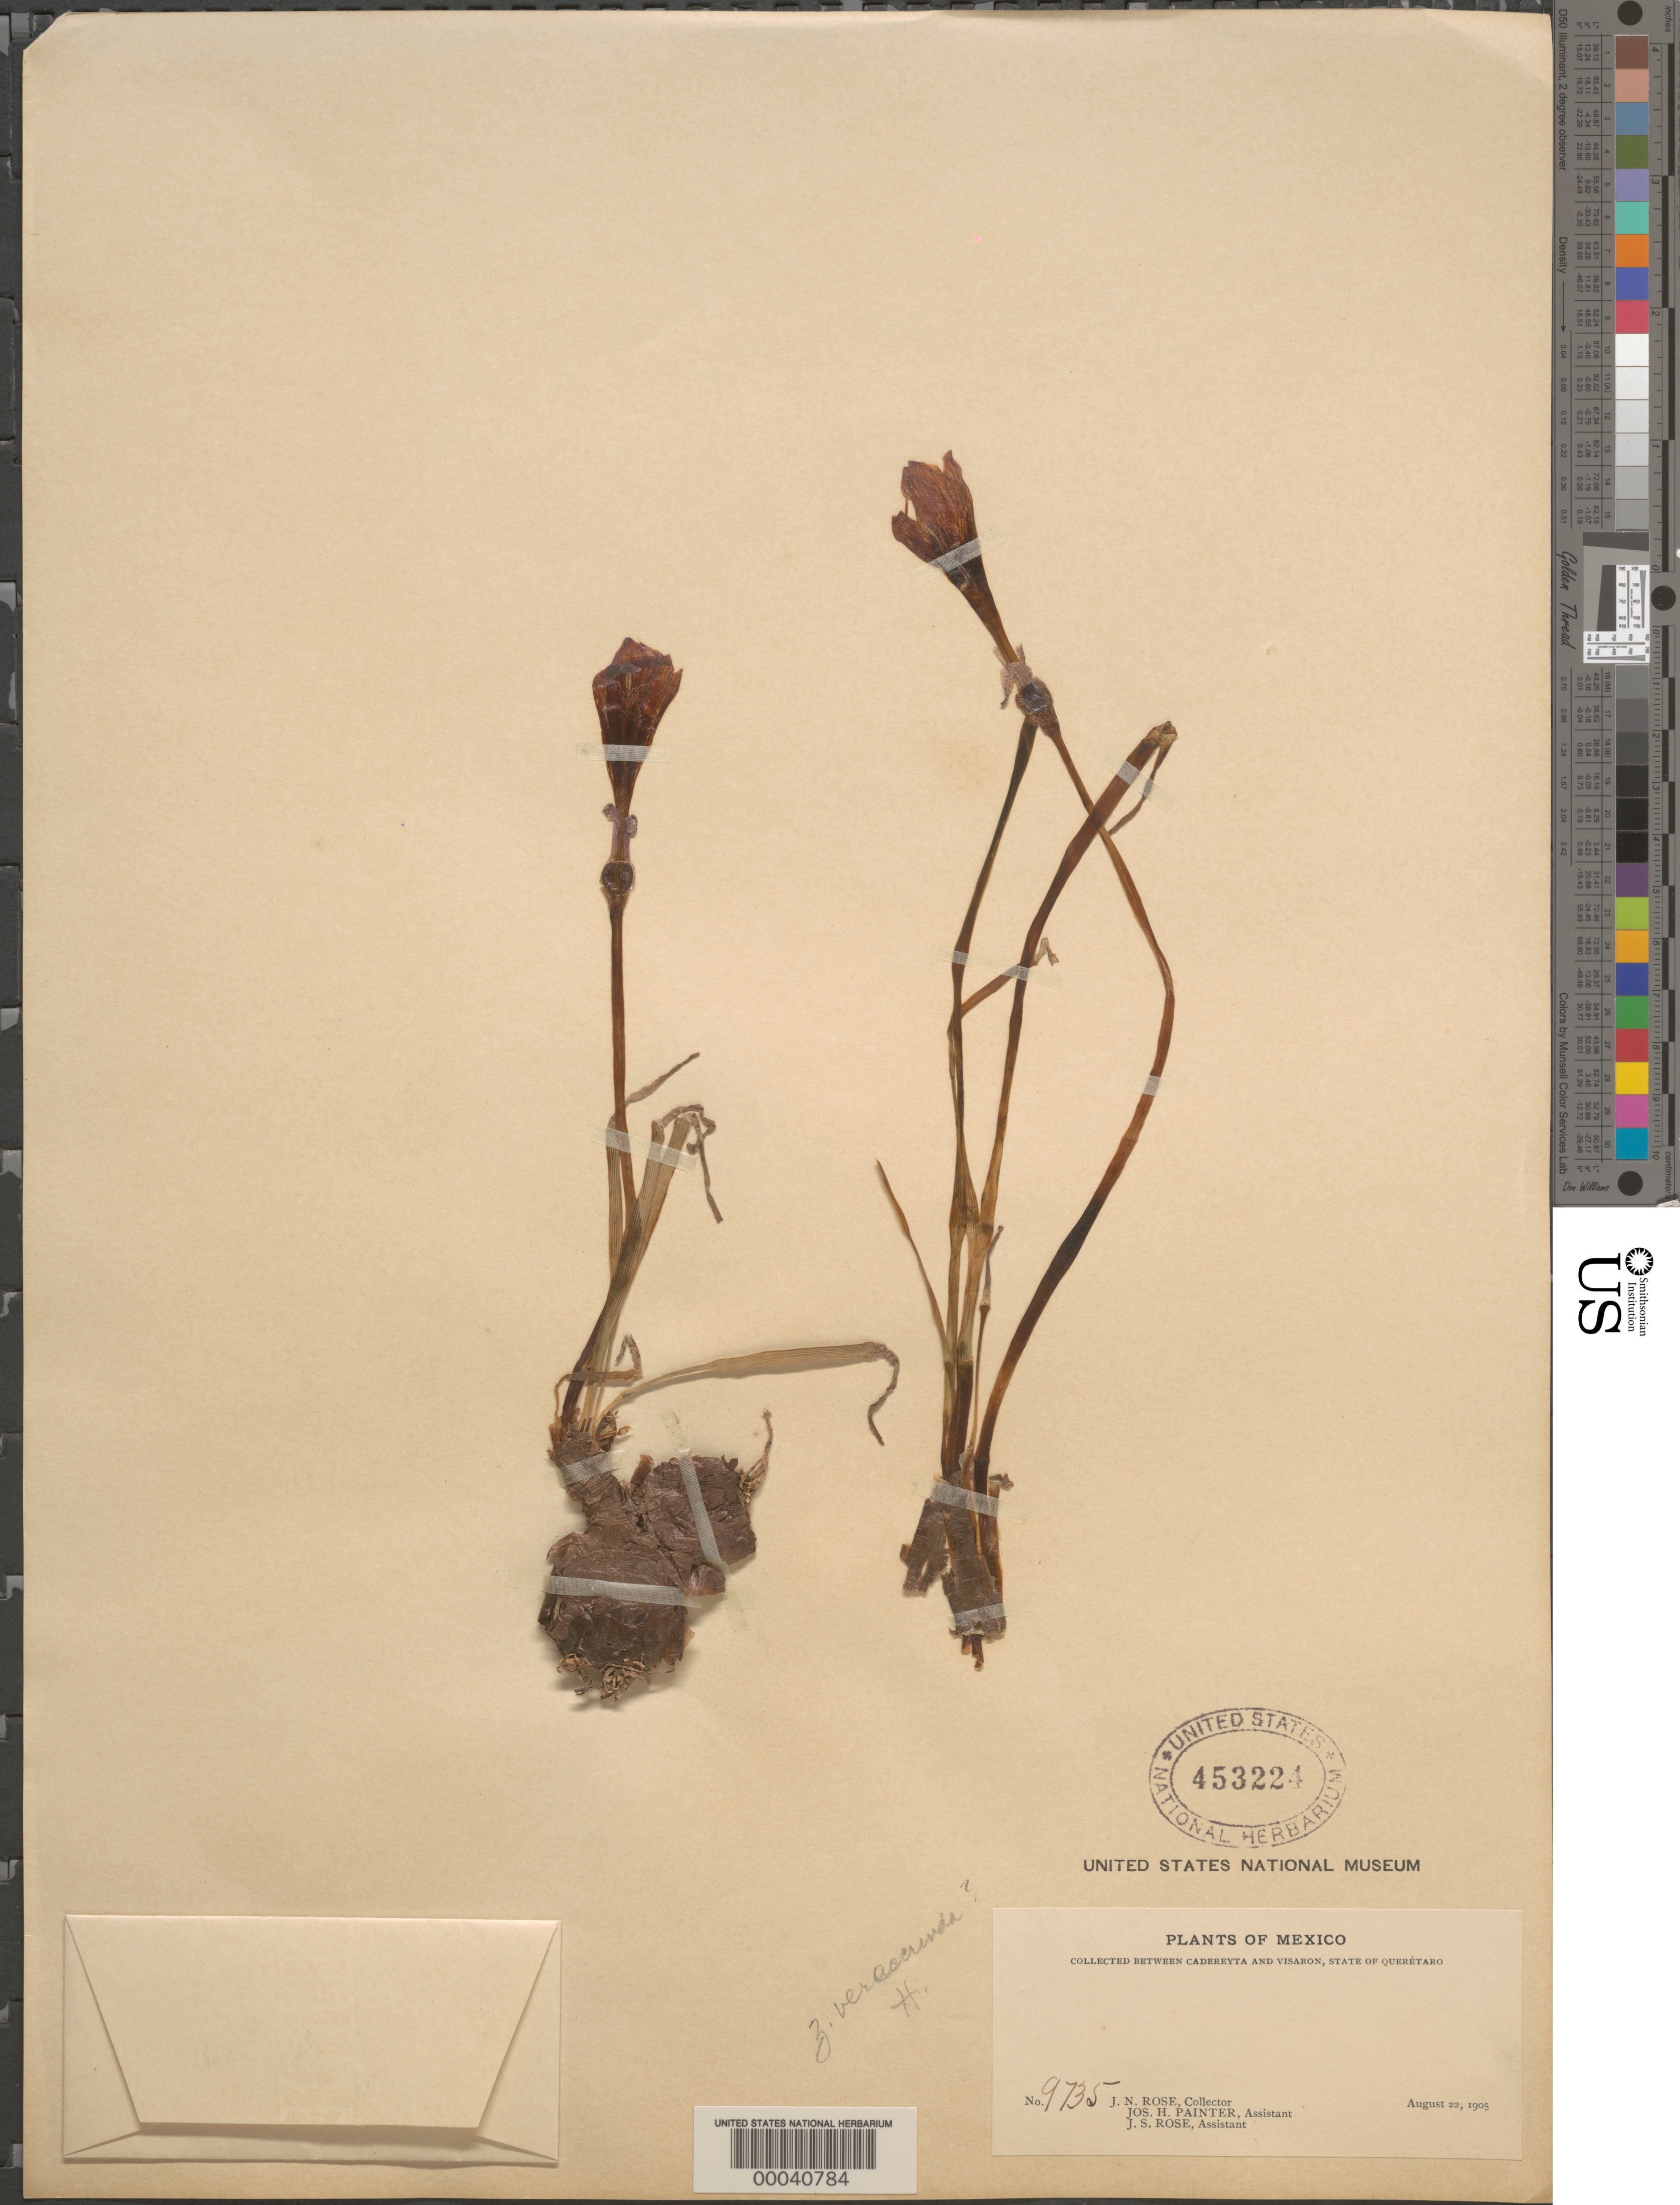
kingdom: Plantae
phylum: Tracheophyta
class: Liliopsida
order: Asparagales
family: Amaryllidaceae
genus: Zephyranthes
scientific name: Zephyranthes minuta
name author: (Kunth) D. Dietr.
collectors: J. N. Rose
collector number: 9735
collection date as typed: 22 Aug 1905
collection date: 1905-08-22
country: Mexico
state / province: Querétaro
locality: Between Cadereyta and Vizarron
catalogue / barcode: US 453224